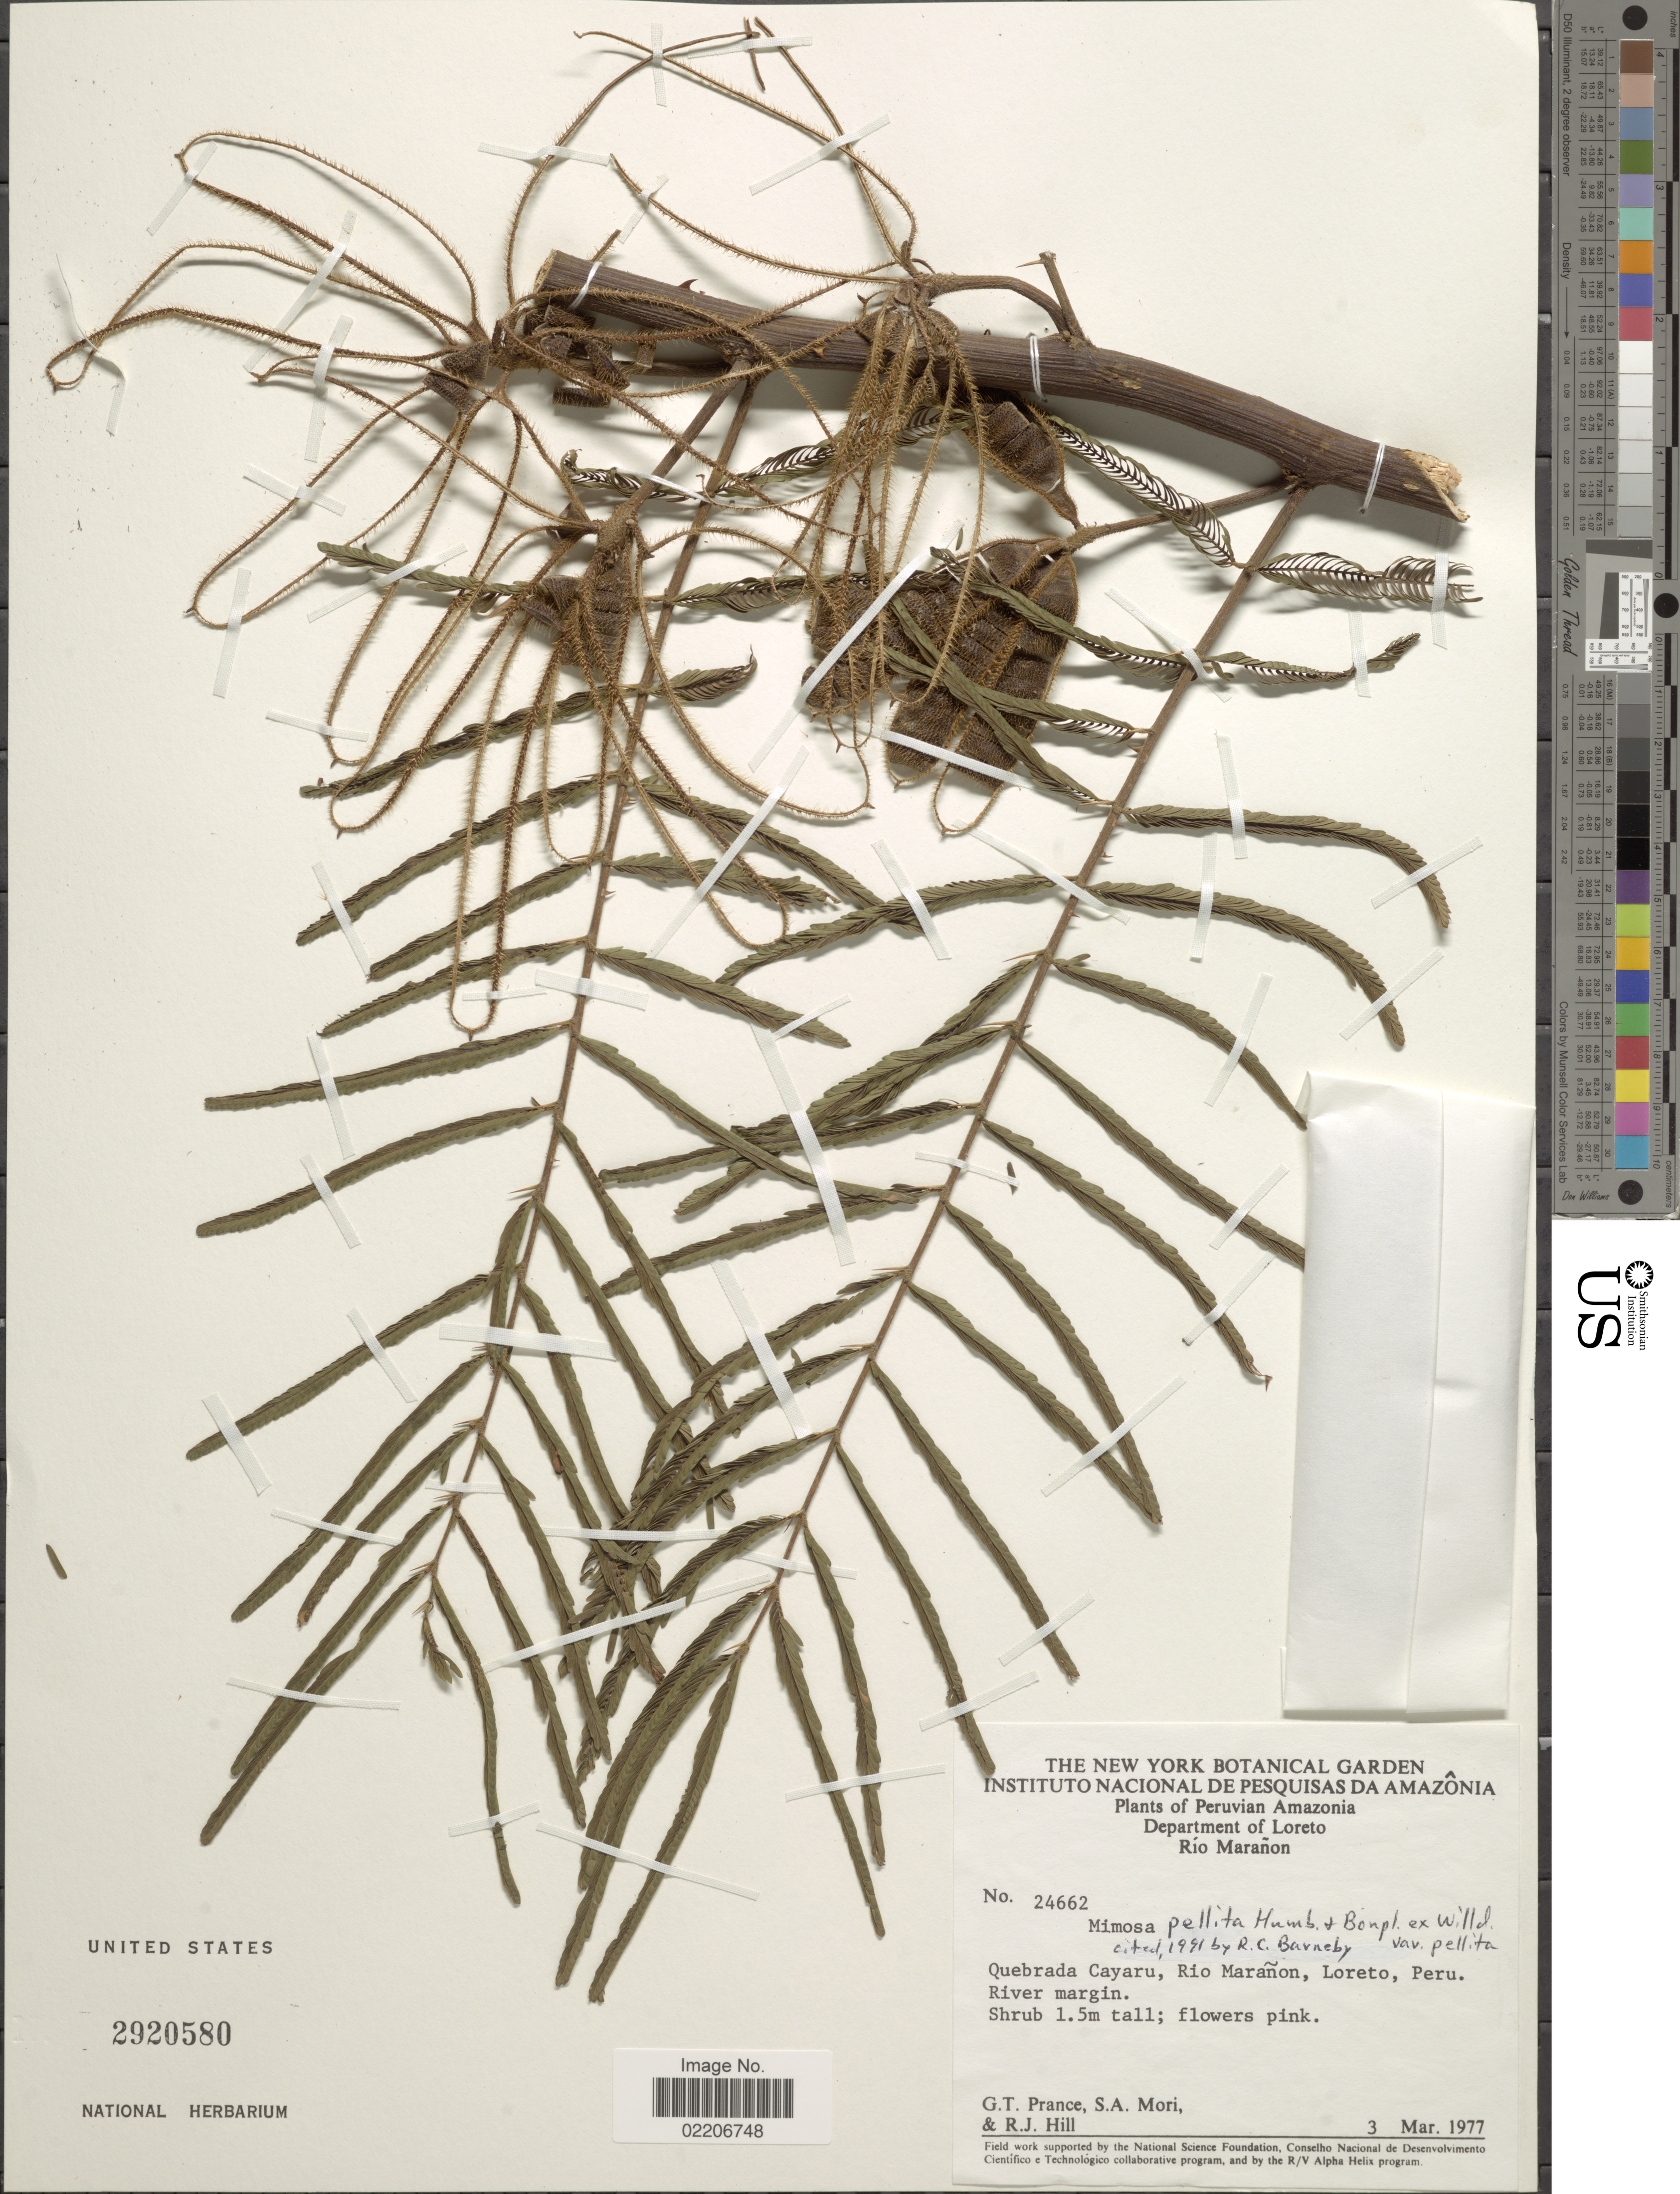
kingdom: Plantae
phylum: Tracheophyta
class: Magnoliopsida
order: Fabales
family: Fabaceae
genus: Mimosa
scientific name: Mimosa pellita var. pellita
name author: Humb. & Bonpl. ex Willd.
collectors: G. T. Prance, S. Mori & R. J. Hill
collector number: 24662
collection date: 1977-03-03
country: Peru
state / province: Loreto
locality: Peruvian Amazonia, Rio Maranon, Quebrada Cayaru, Rio Maranon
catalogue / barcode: US 2920580